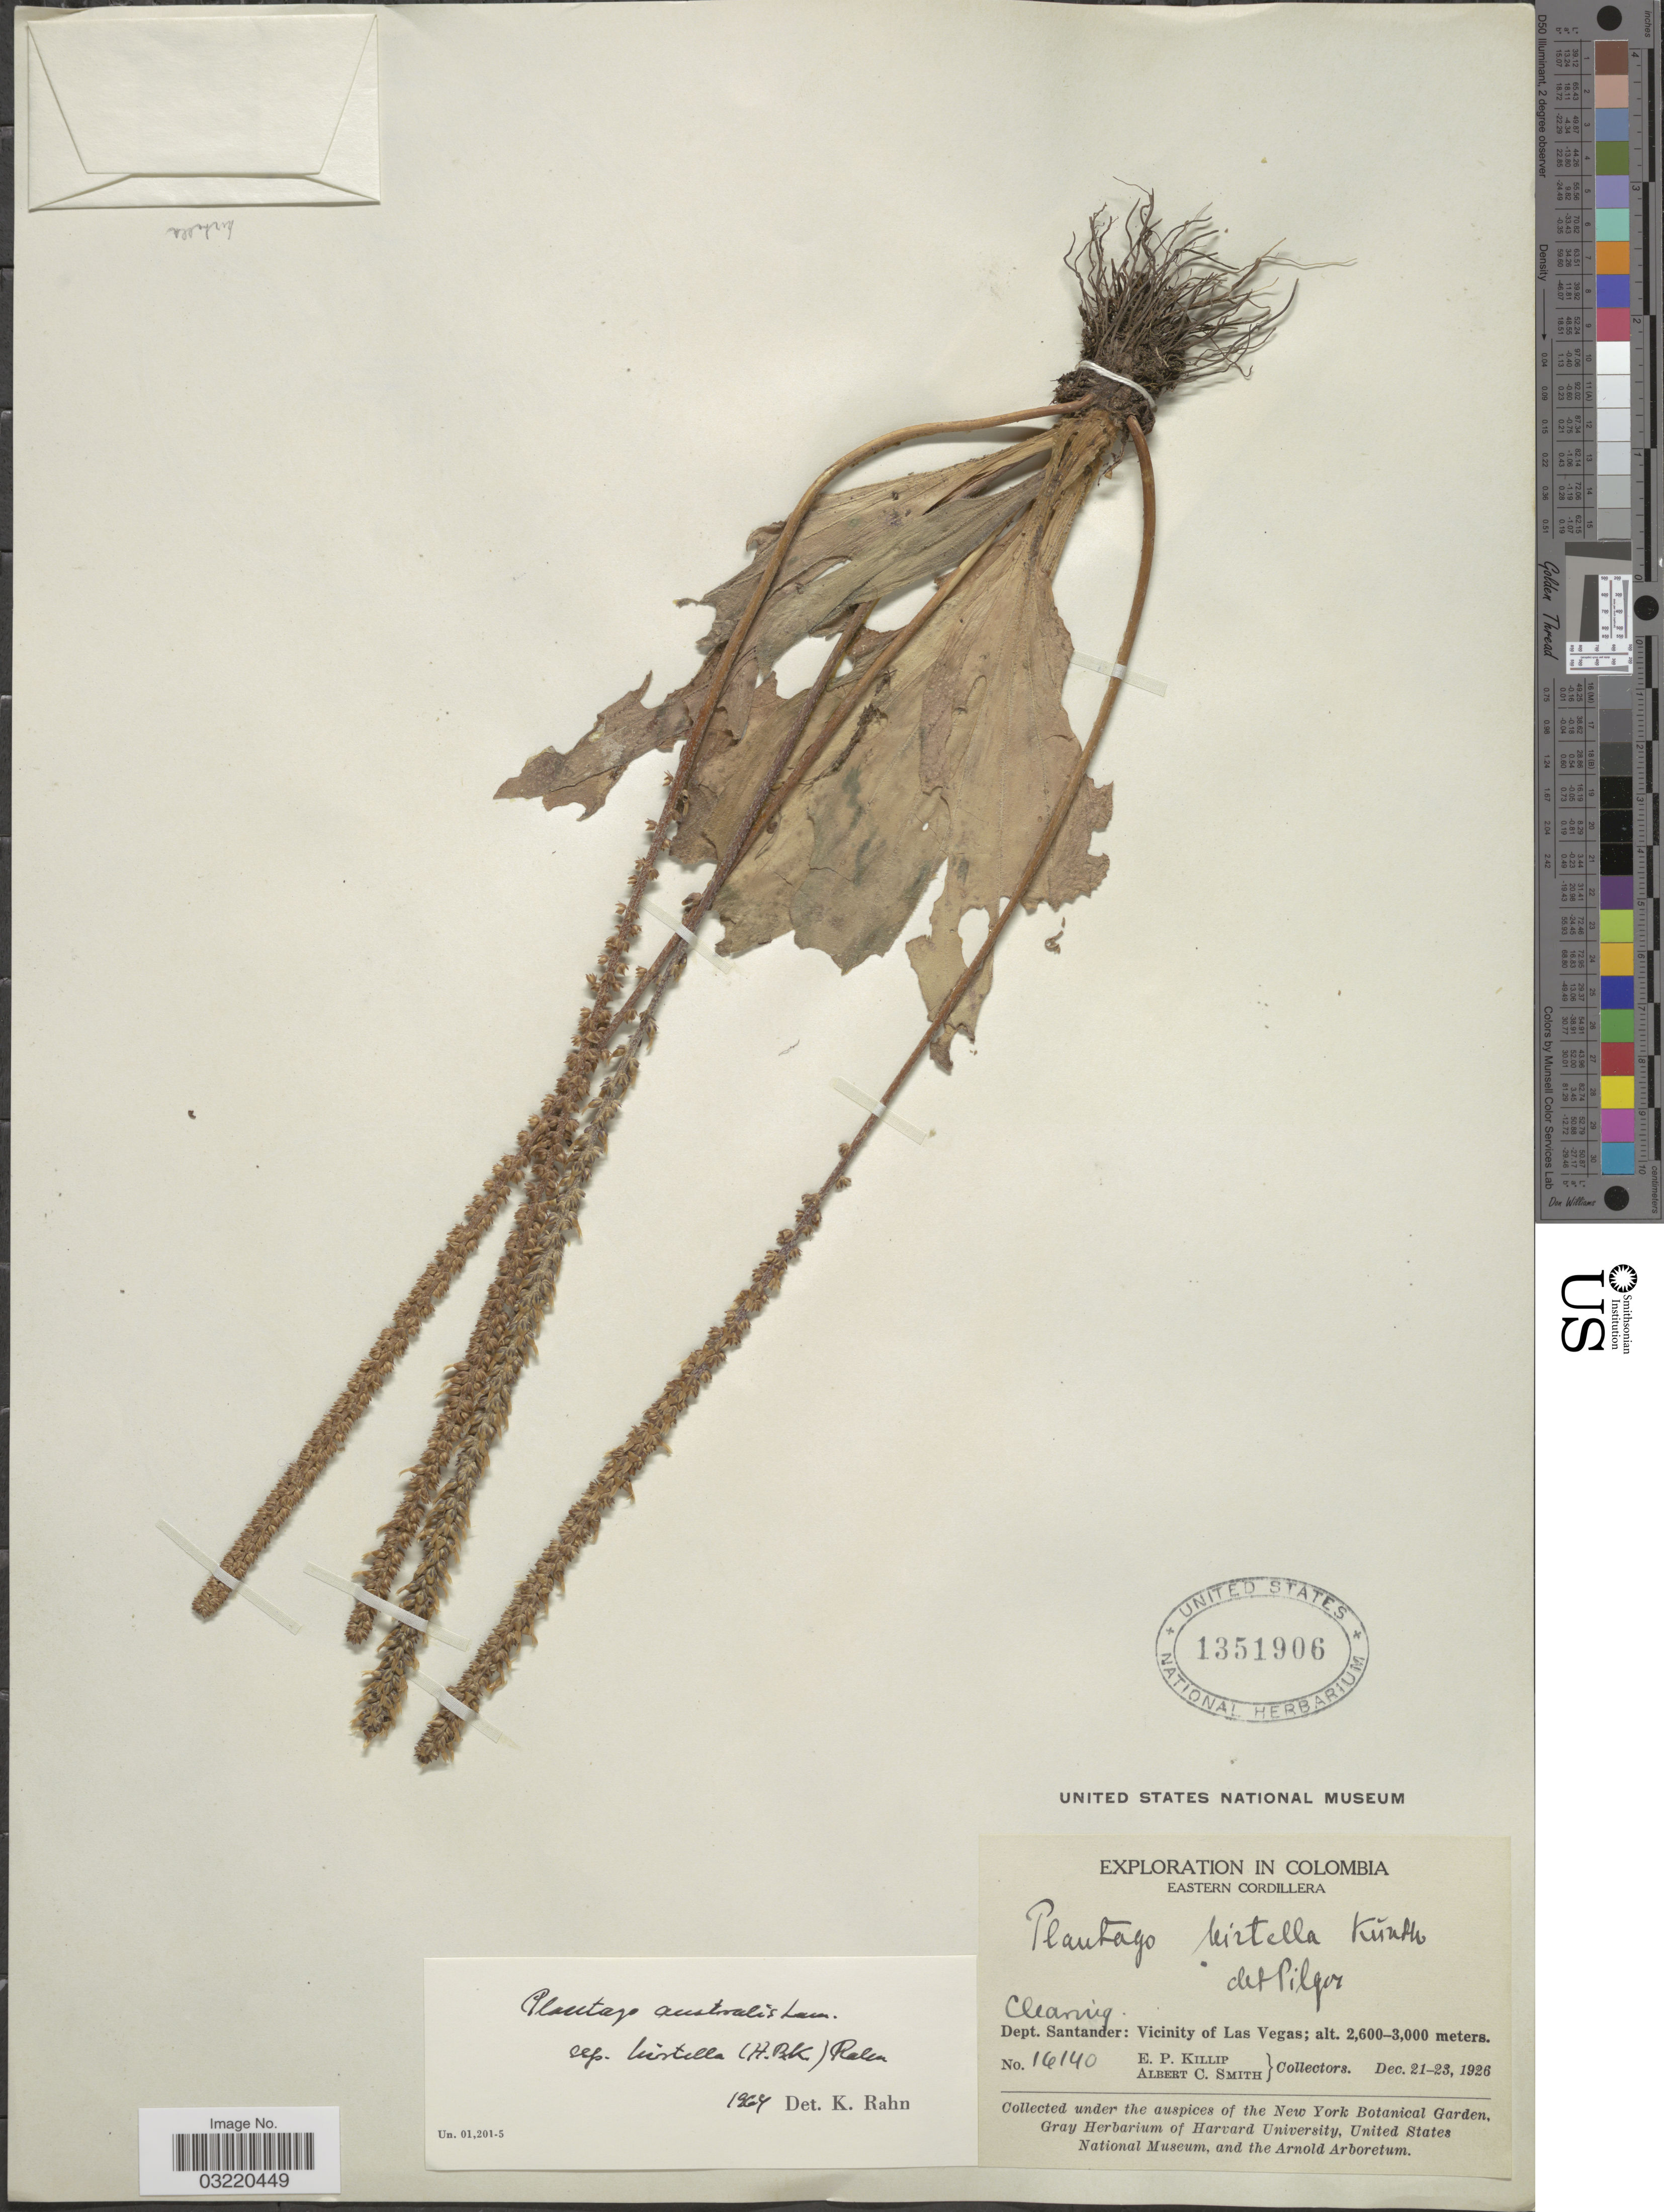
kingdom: Plantae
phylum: Tracheophyta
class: Magnoliopsida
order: Lamiales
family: Plantaginaceae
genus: Plantago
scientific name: Plantago australis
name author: Lam.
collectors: E. P. Killip & A. C. Smith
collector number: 16140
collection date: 1926-12-21/1926-12-23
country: Colombia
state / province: Santander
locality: Eastern Cordillera. Dept. Santander: Vicinity of Las Vegas.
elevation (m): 2600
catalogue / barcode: US 1351906